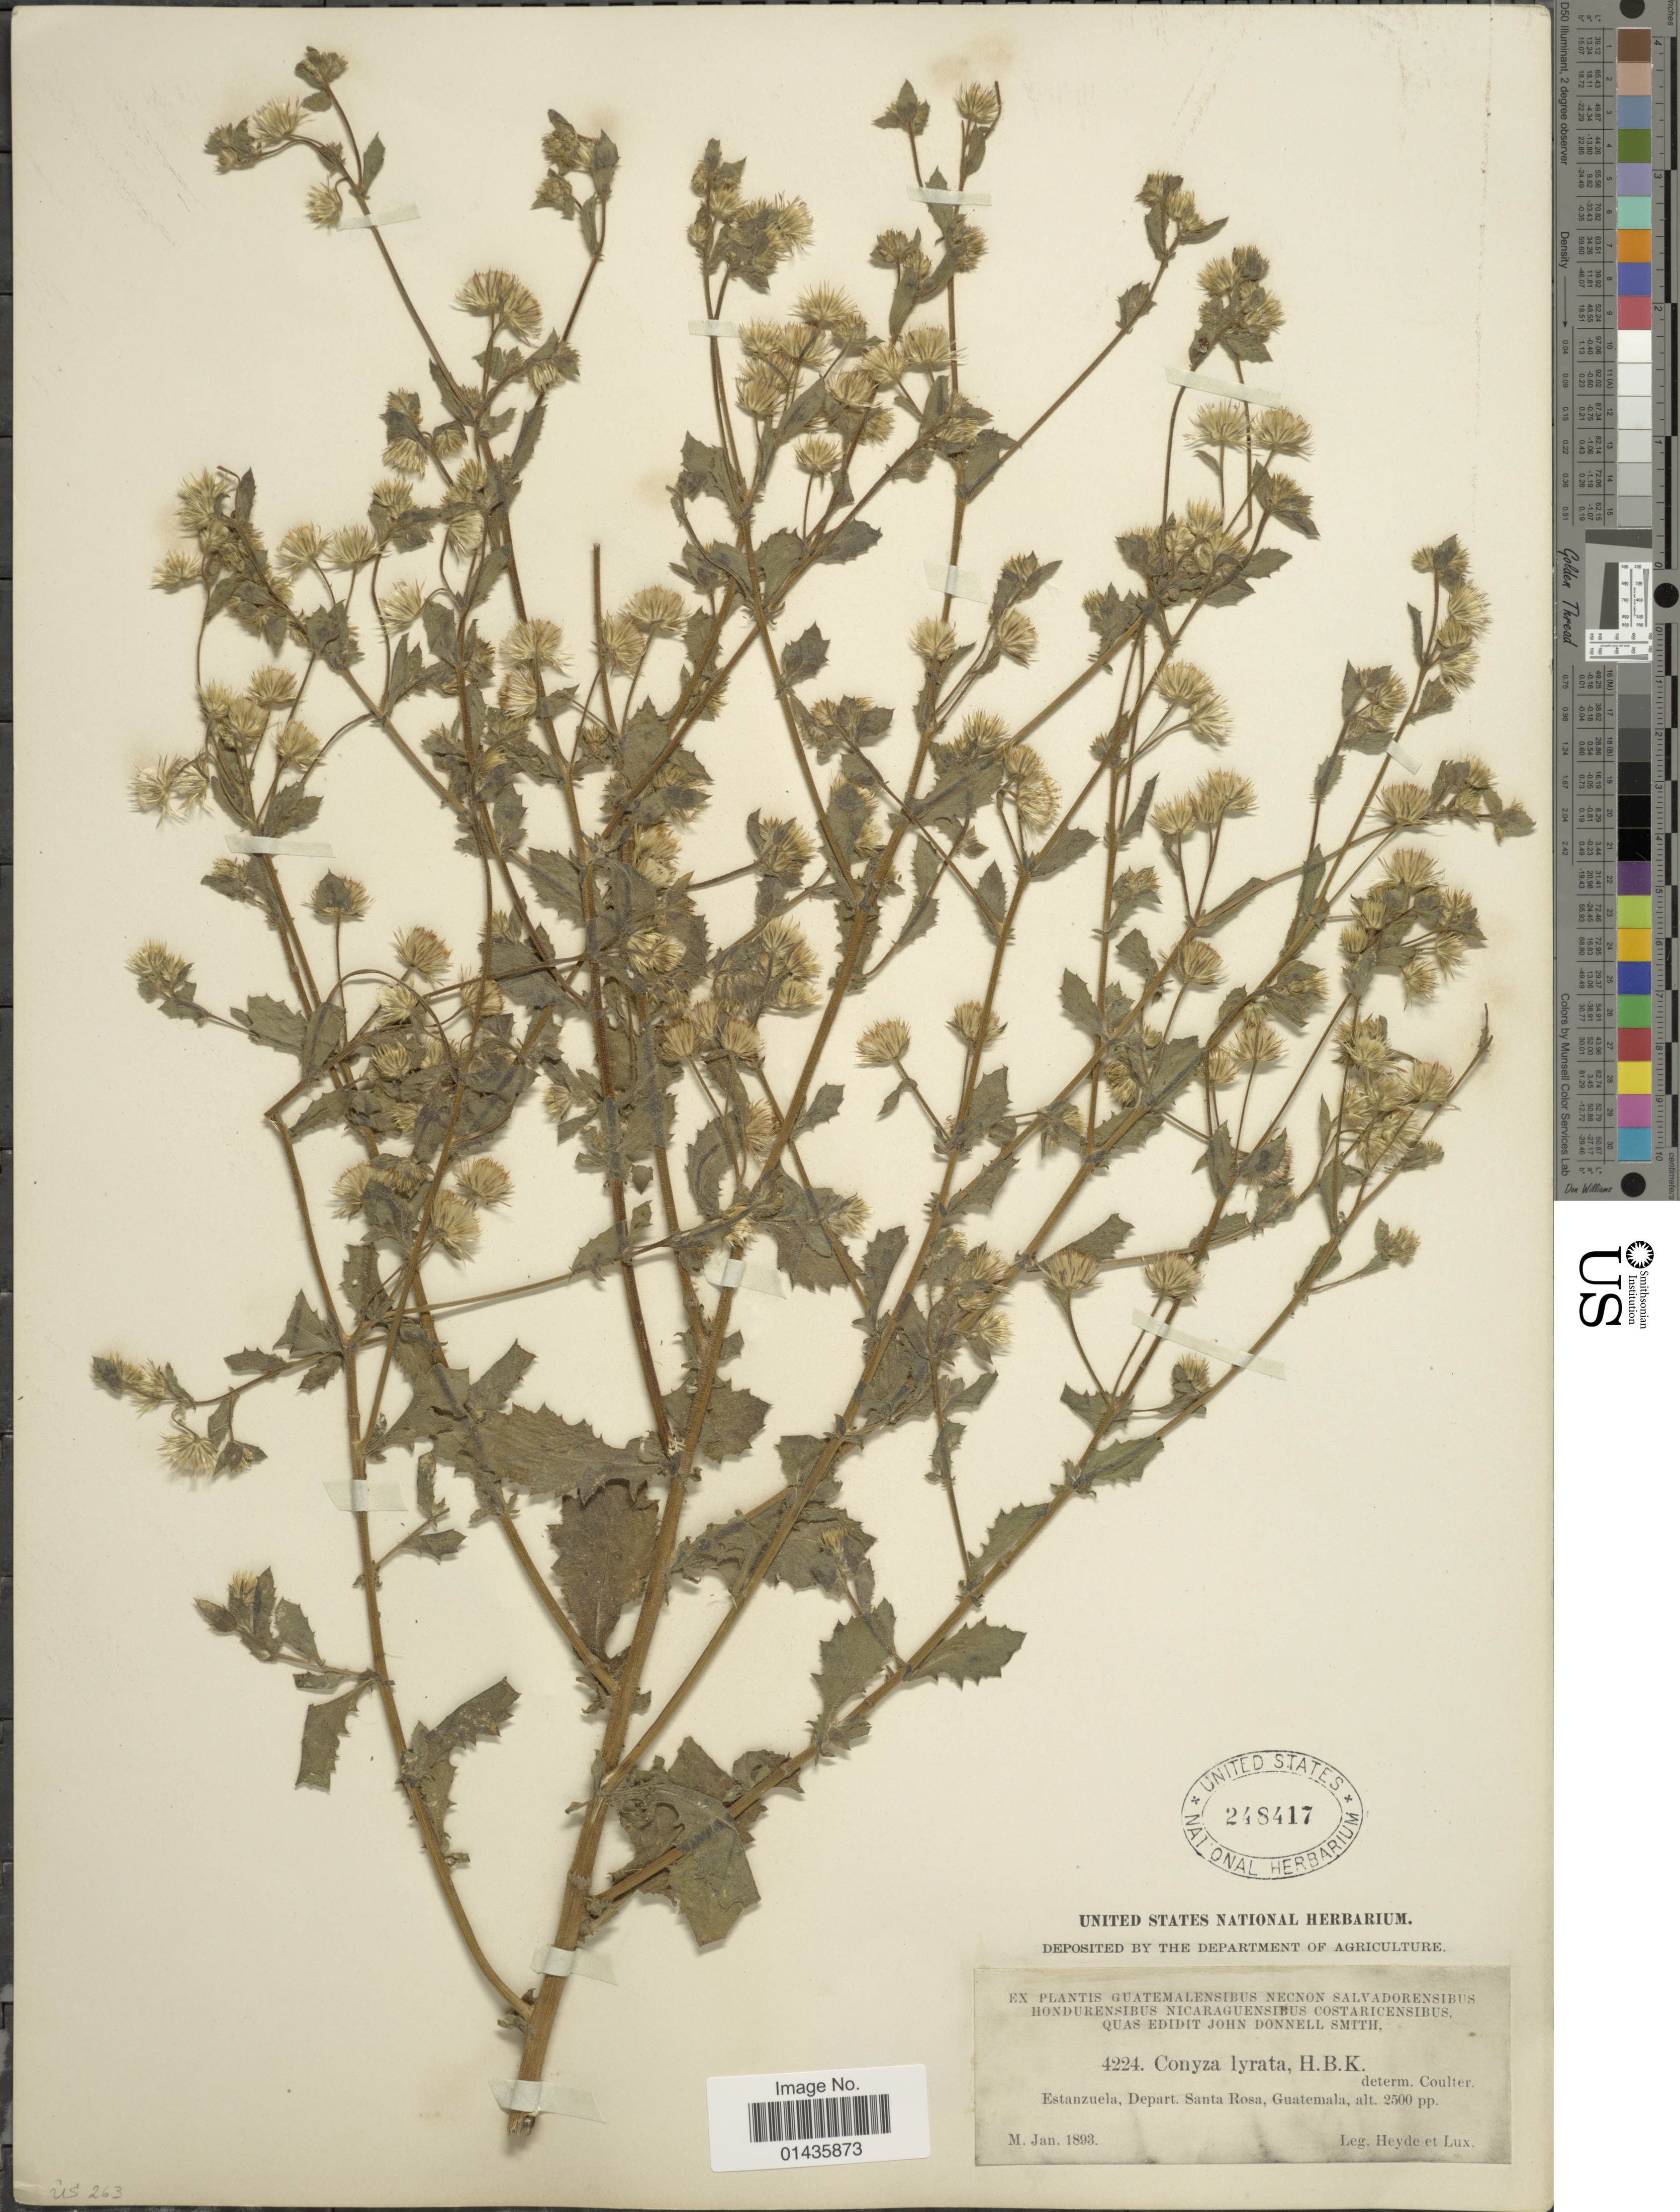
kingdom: Plantae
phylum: Tracheophyta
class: Magnoliopsida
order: Asterales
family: Asteraceae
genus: Pseudoconyza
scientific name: Pseudoconyza lyrata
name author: (Kunth) Cuatrec.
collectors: Heyde & Lux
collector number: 4224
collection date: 1893-01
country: Guatemala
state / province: Santa Rosa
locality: Estanzuela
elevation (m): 762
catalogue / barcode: US 248417